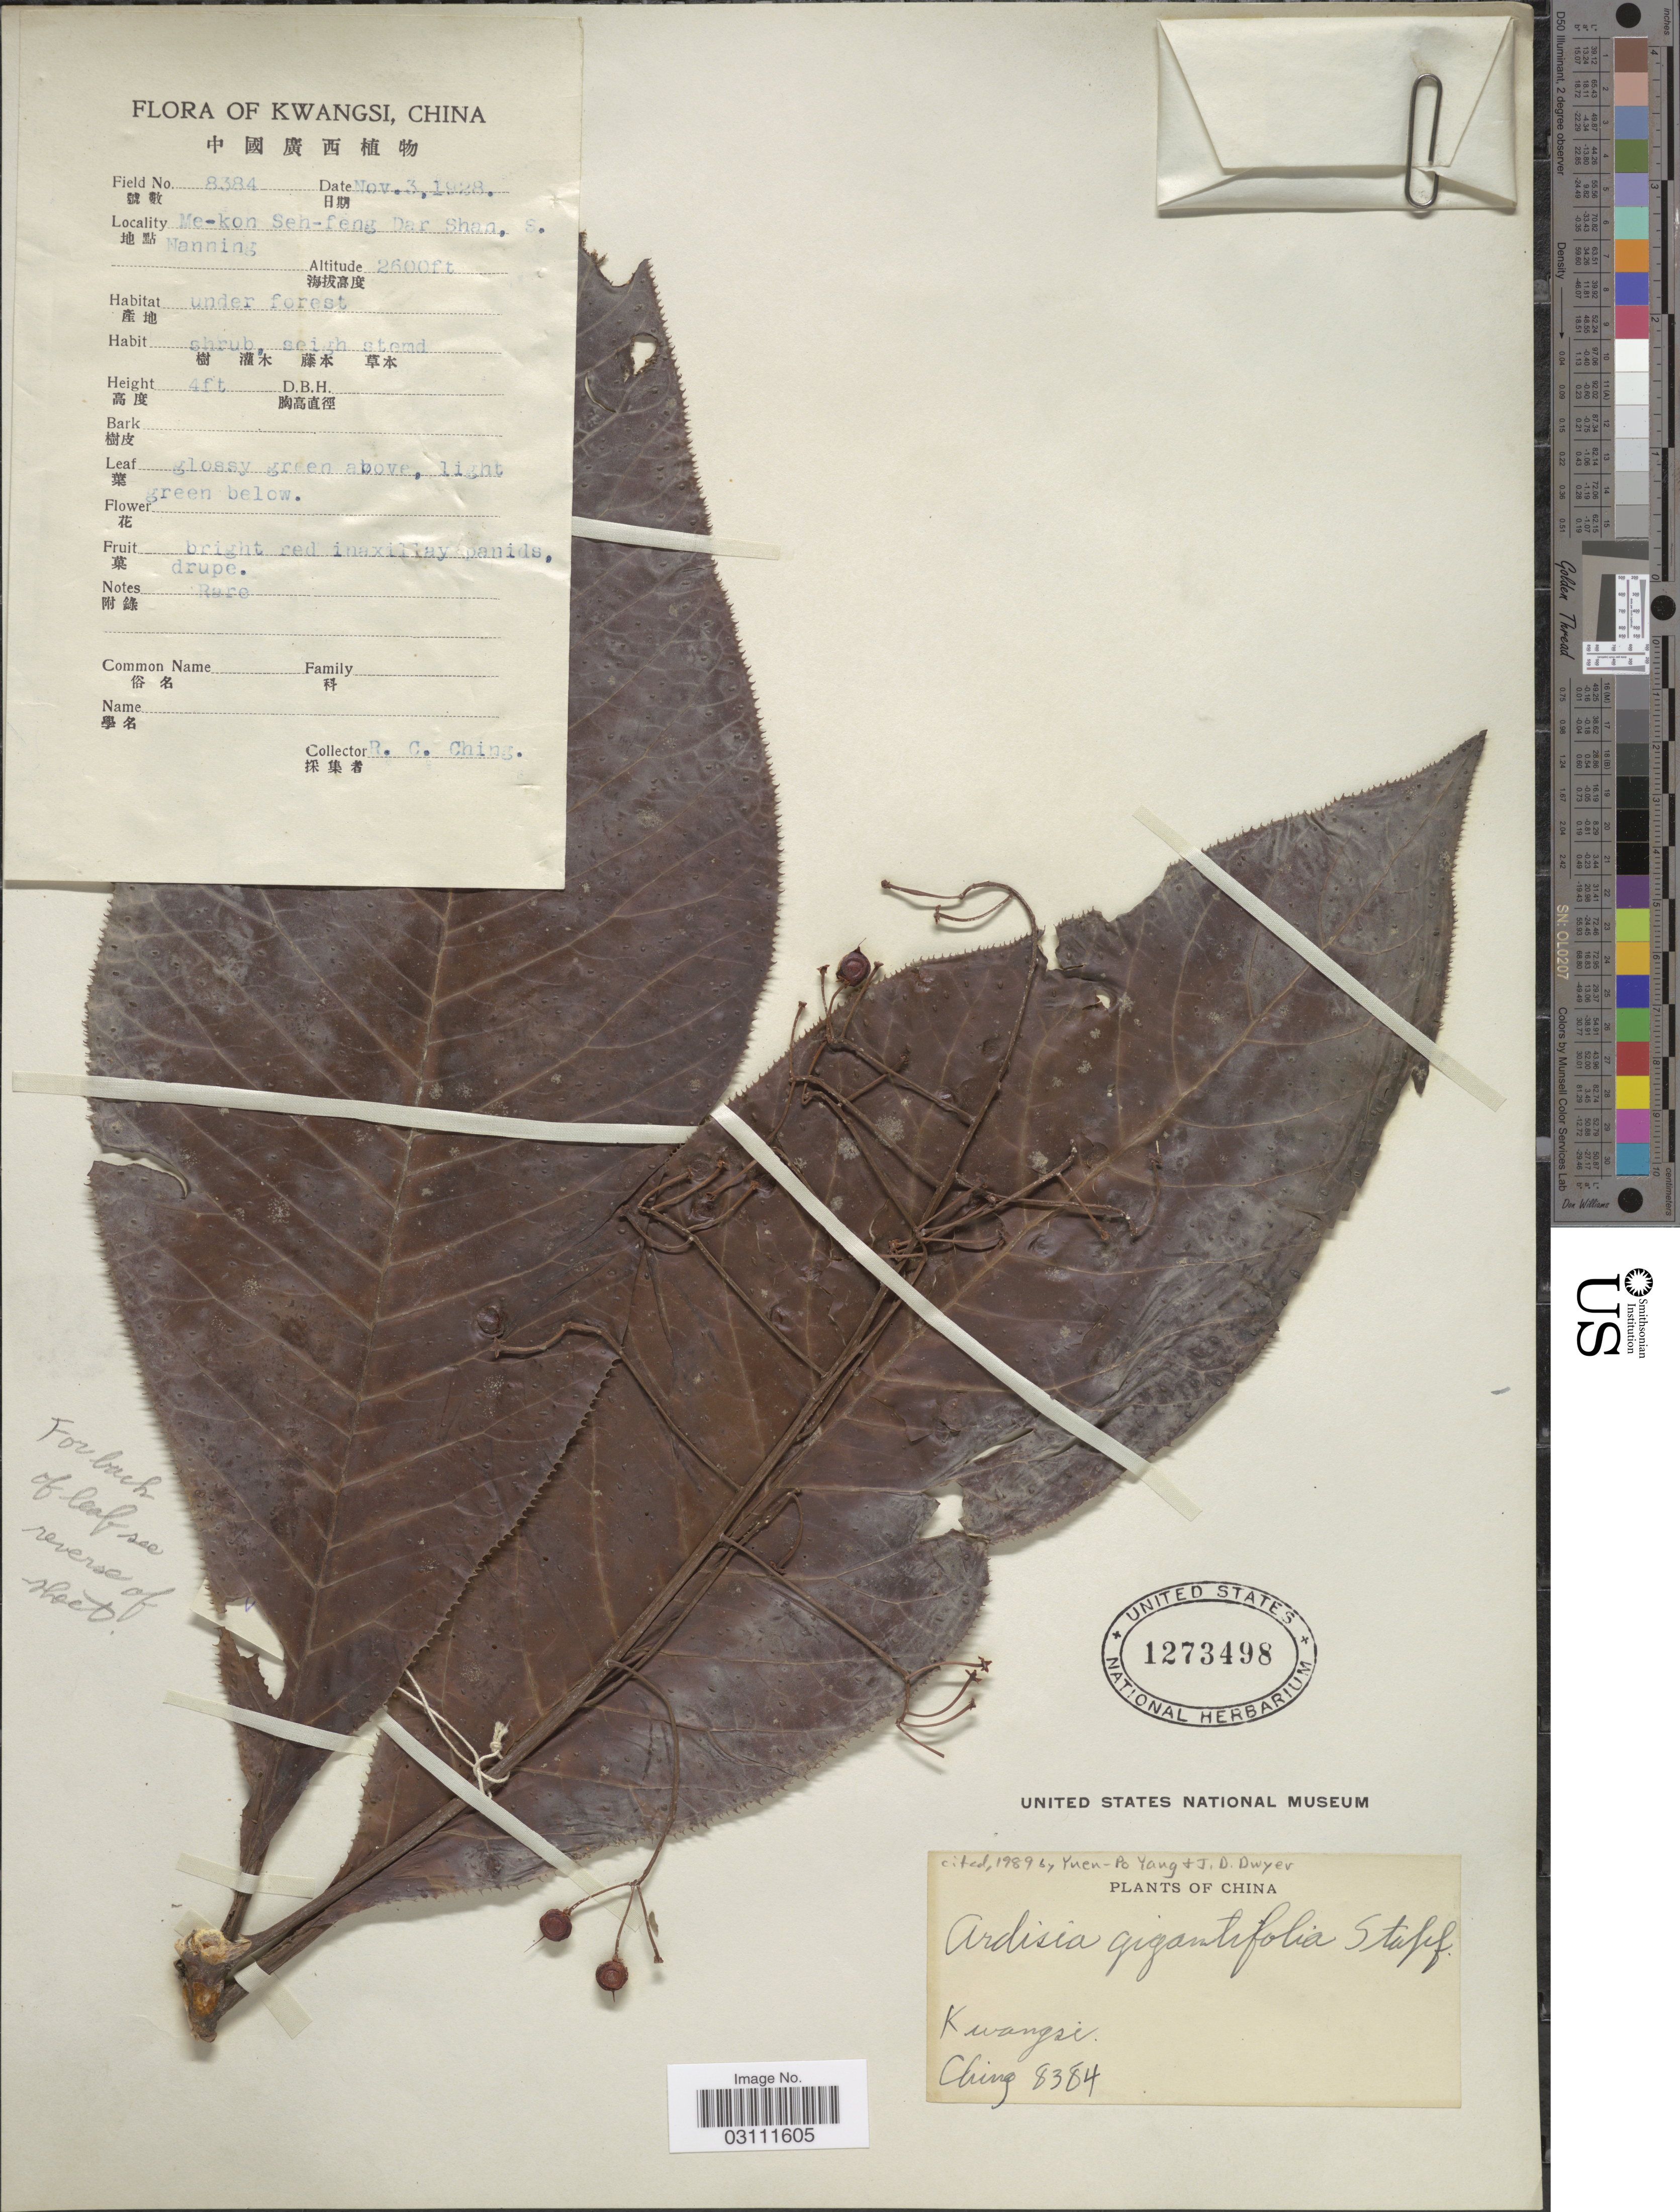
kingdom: Plantae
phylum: Tracheophyta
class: Magnoliopsida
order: Ericales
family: Primulaceae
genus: Ardisia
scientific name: Ardisia gigantifolia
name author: Stapf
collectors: -- Ching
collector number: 8384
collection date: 1928-11-03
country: China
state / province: Guangxi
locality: Kwangsi, Me-kon Seh-feng Dar Shan, S. Manning.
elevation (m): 792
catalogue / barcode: US 1273498